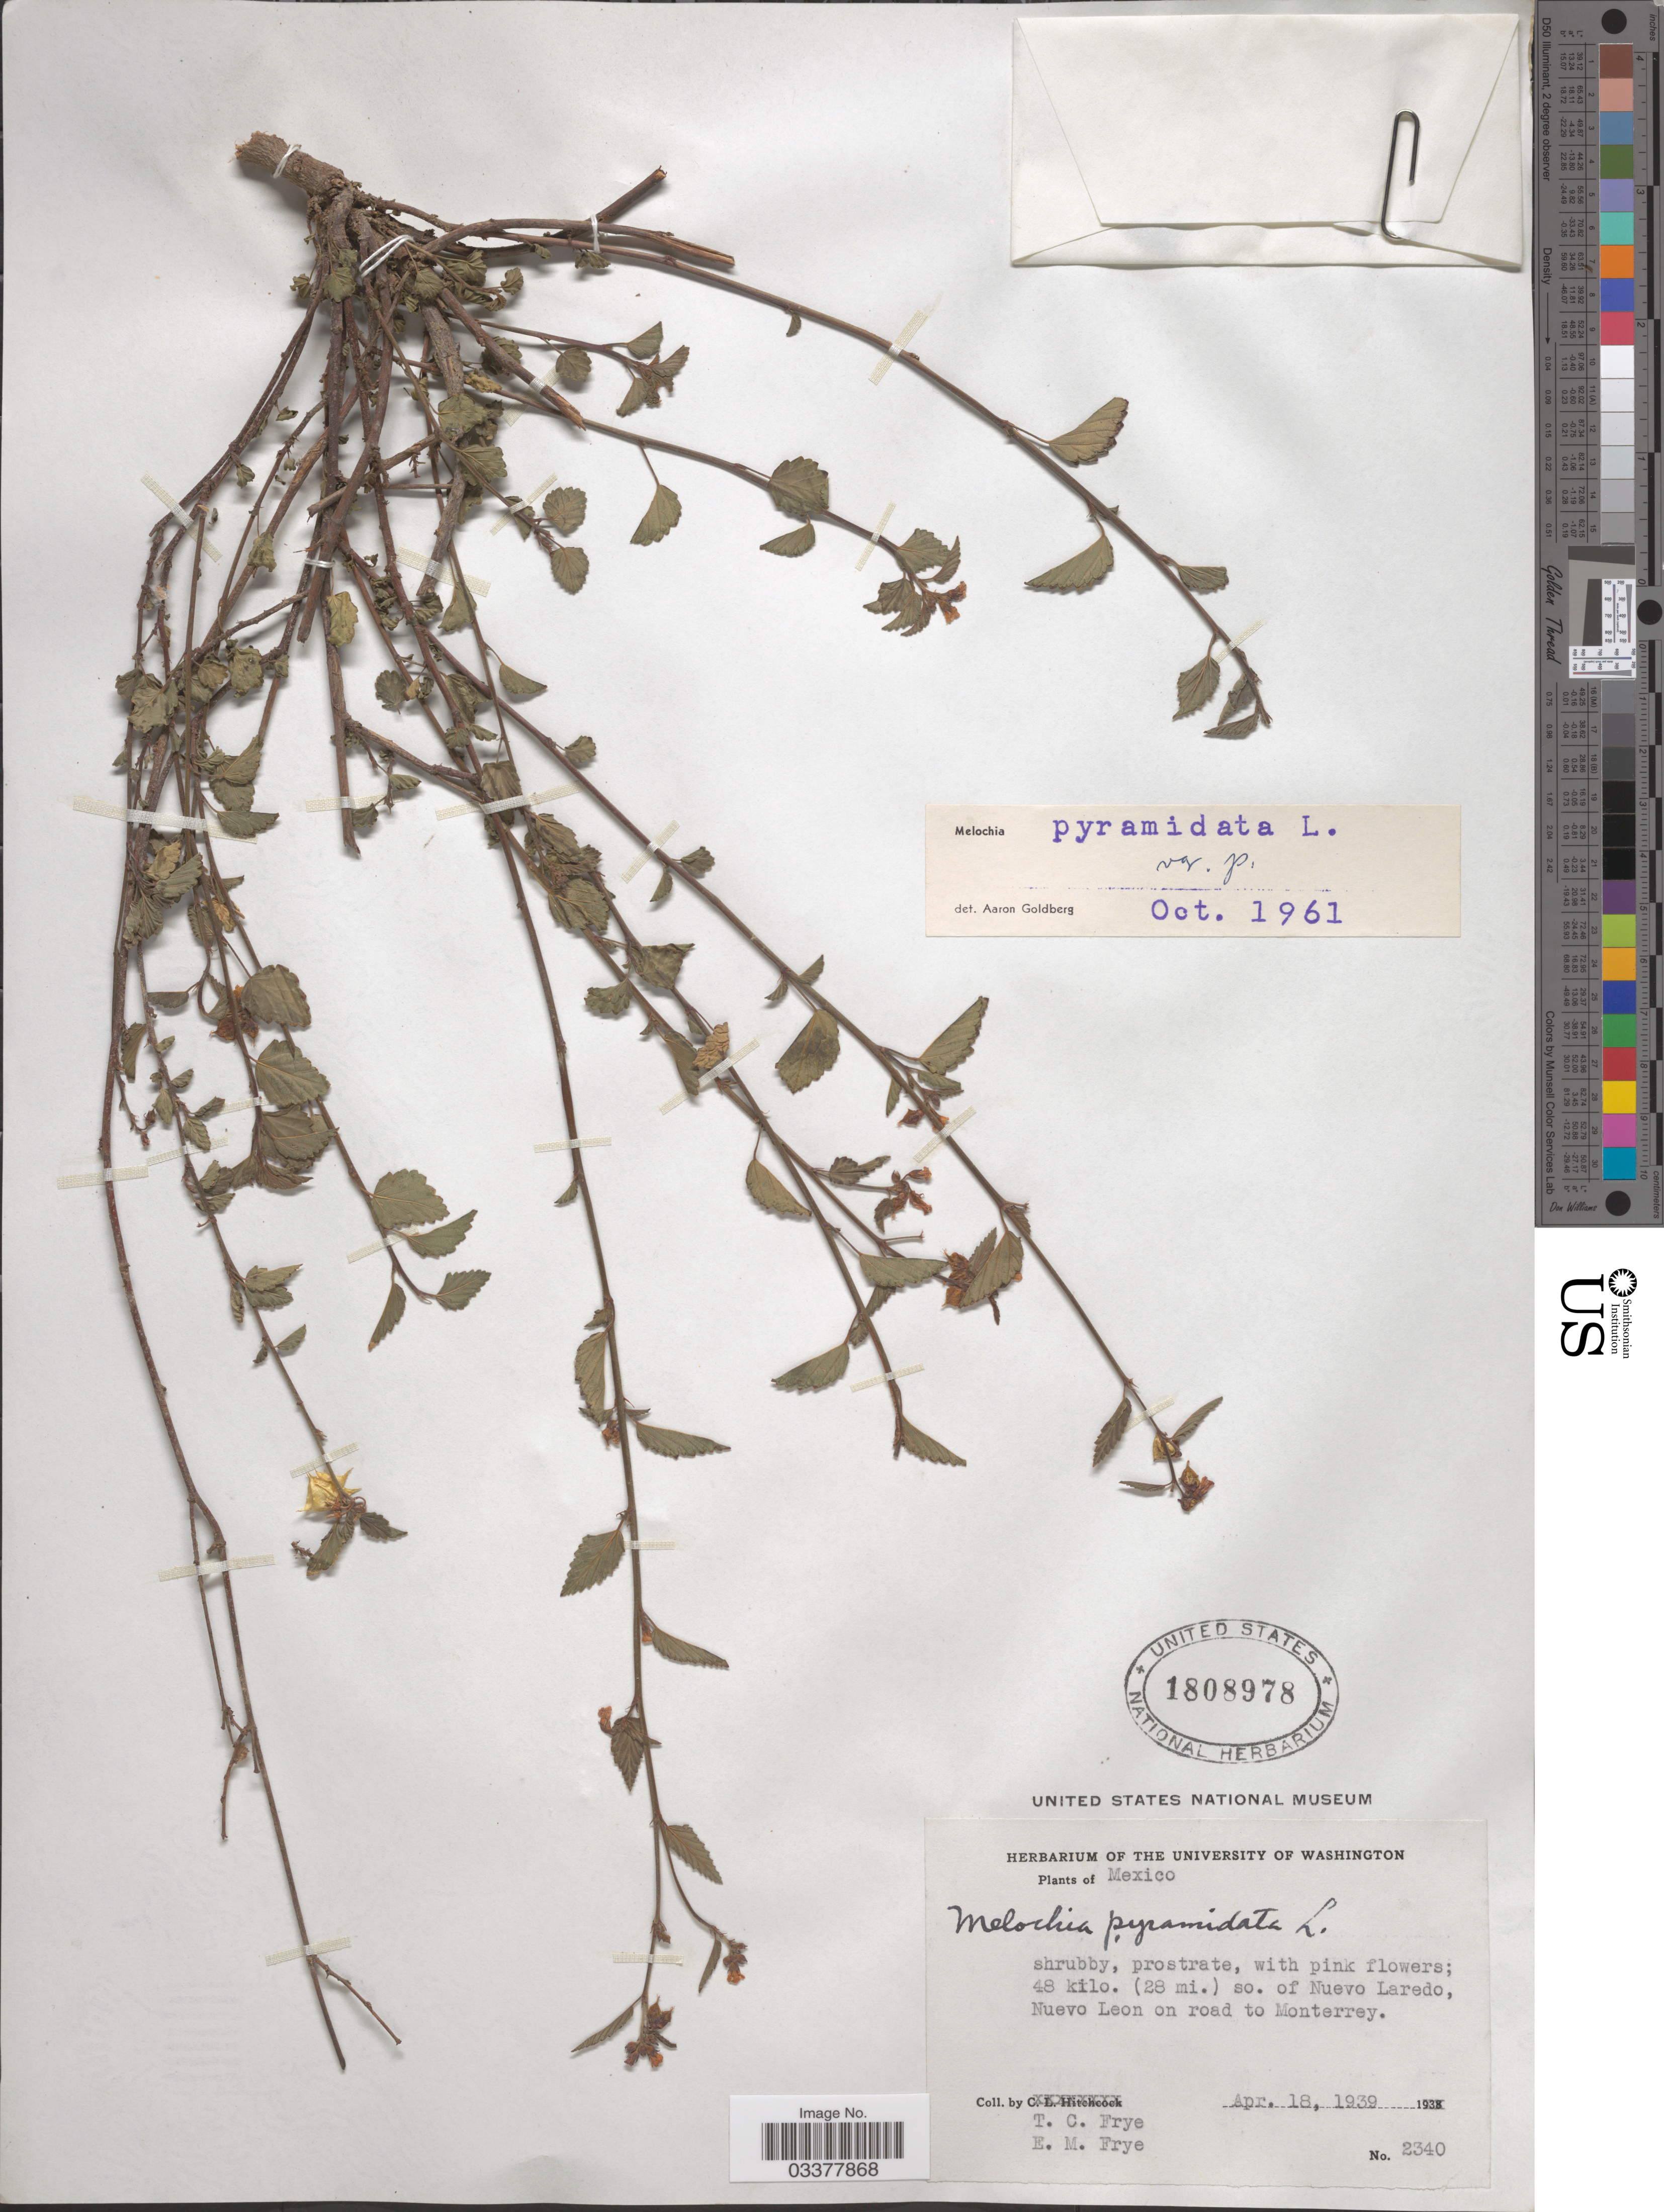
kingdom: Plantae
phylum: Tracheophyta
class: Magnoliopsida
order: Malvales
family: Malvaceae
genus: Melochia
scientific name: Melochia pyramidata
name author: L.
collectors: T. C. Frye & E. Frye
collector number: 2340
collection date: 1939-04-18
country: Mexico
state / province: Nuevo León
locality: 48 kilo. (28 mi.) so. of Nuevo Laredo, Nuevo Leon on road to Monterrey.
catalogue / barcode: US 1808978